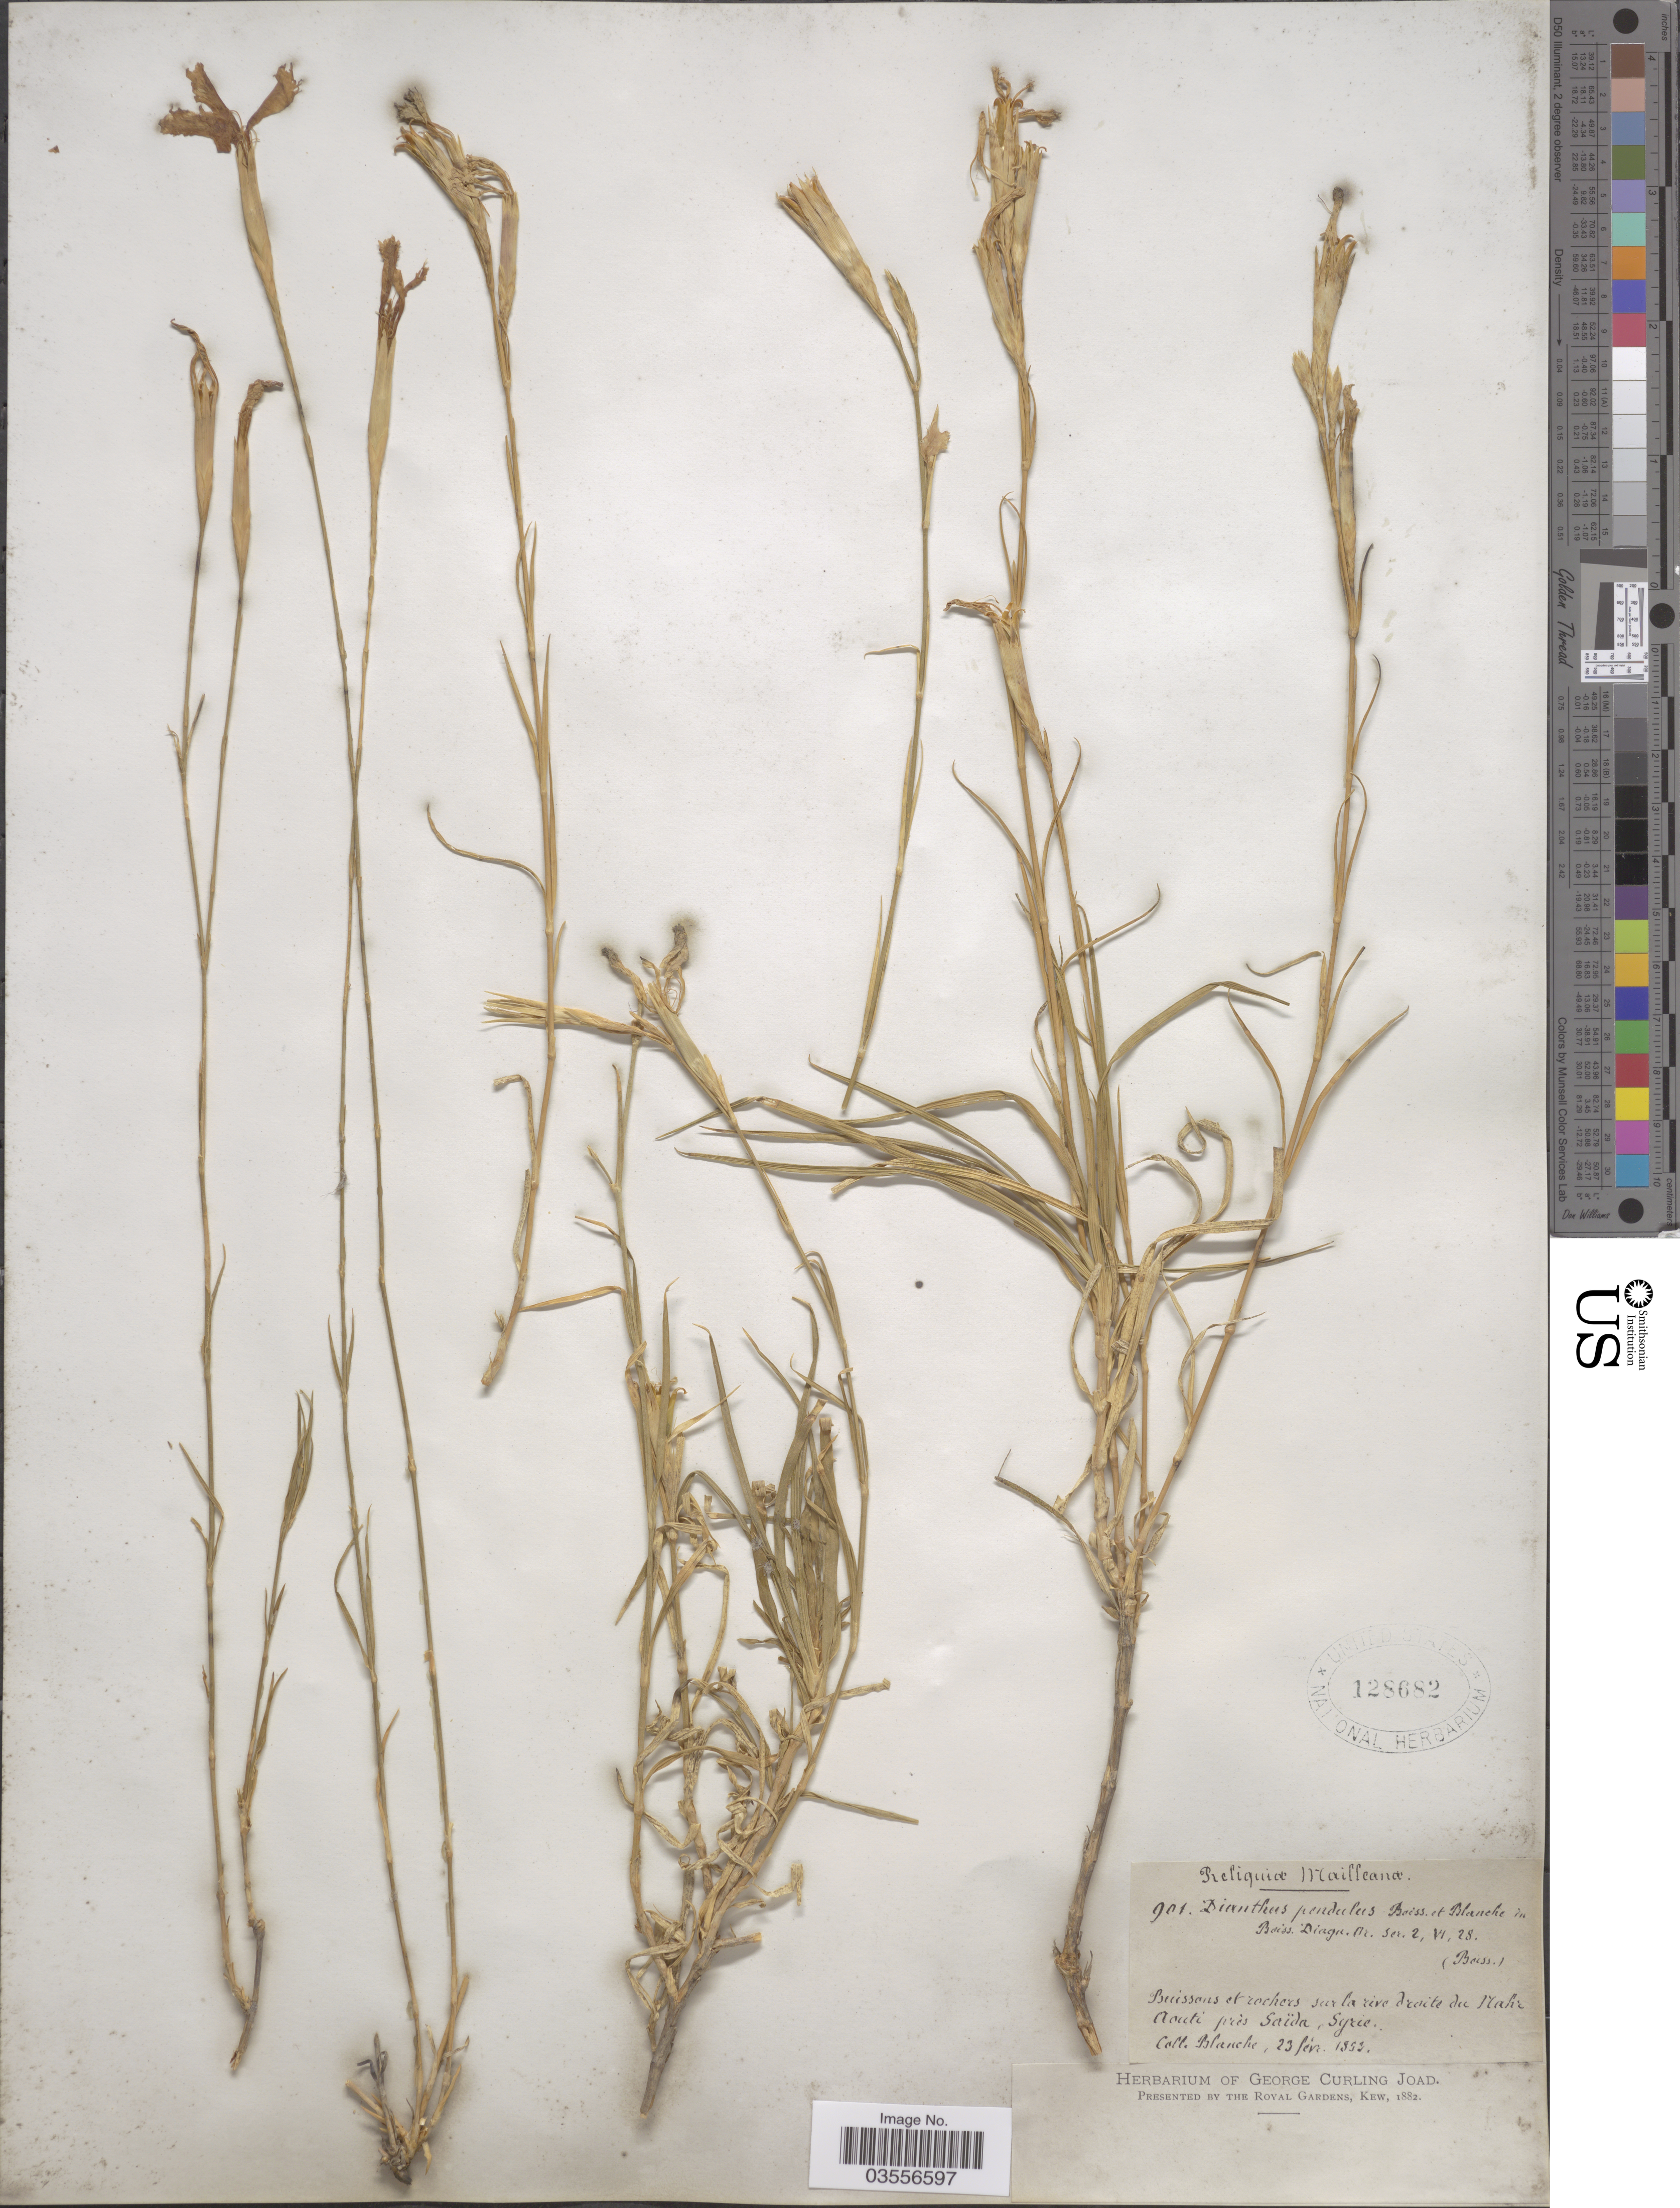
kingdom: Plantae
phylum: Tracheophyta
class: Magnoliopsida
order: Caryophyllales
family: Caryophyllaceae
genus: Dianthus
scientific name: Dianthus pendulus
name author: Boiss. & Blanche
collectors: -. Blanche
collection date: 1853-02-23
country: Syria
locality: Buissons et rochers sur la rive droite du Mahr Aouti près Saïda.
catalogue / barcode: US 128682